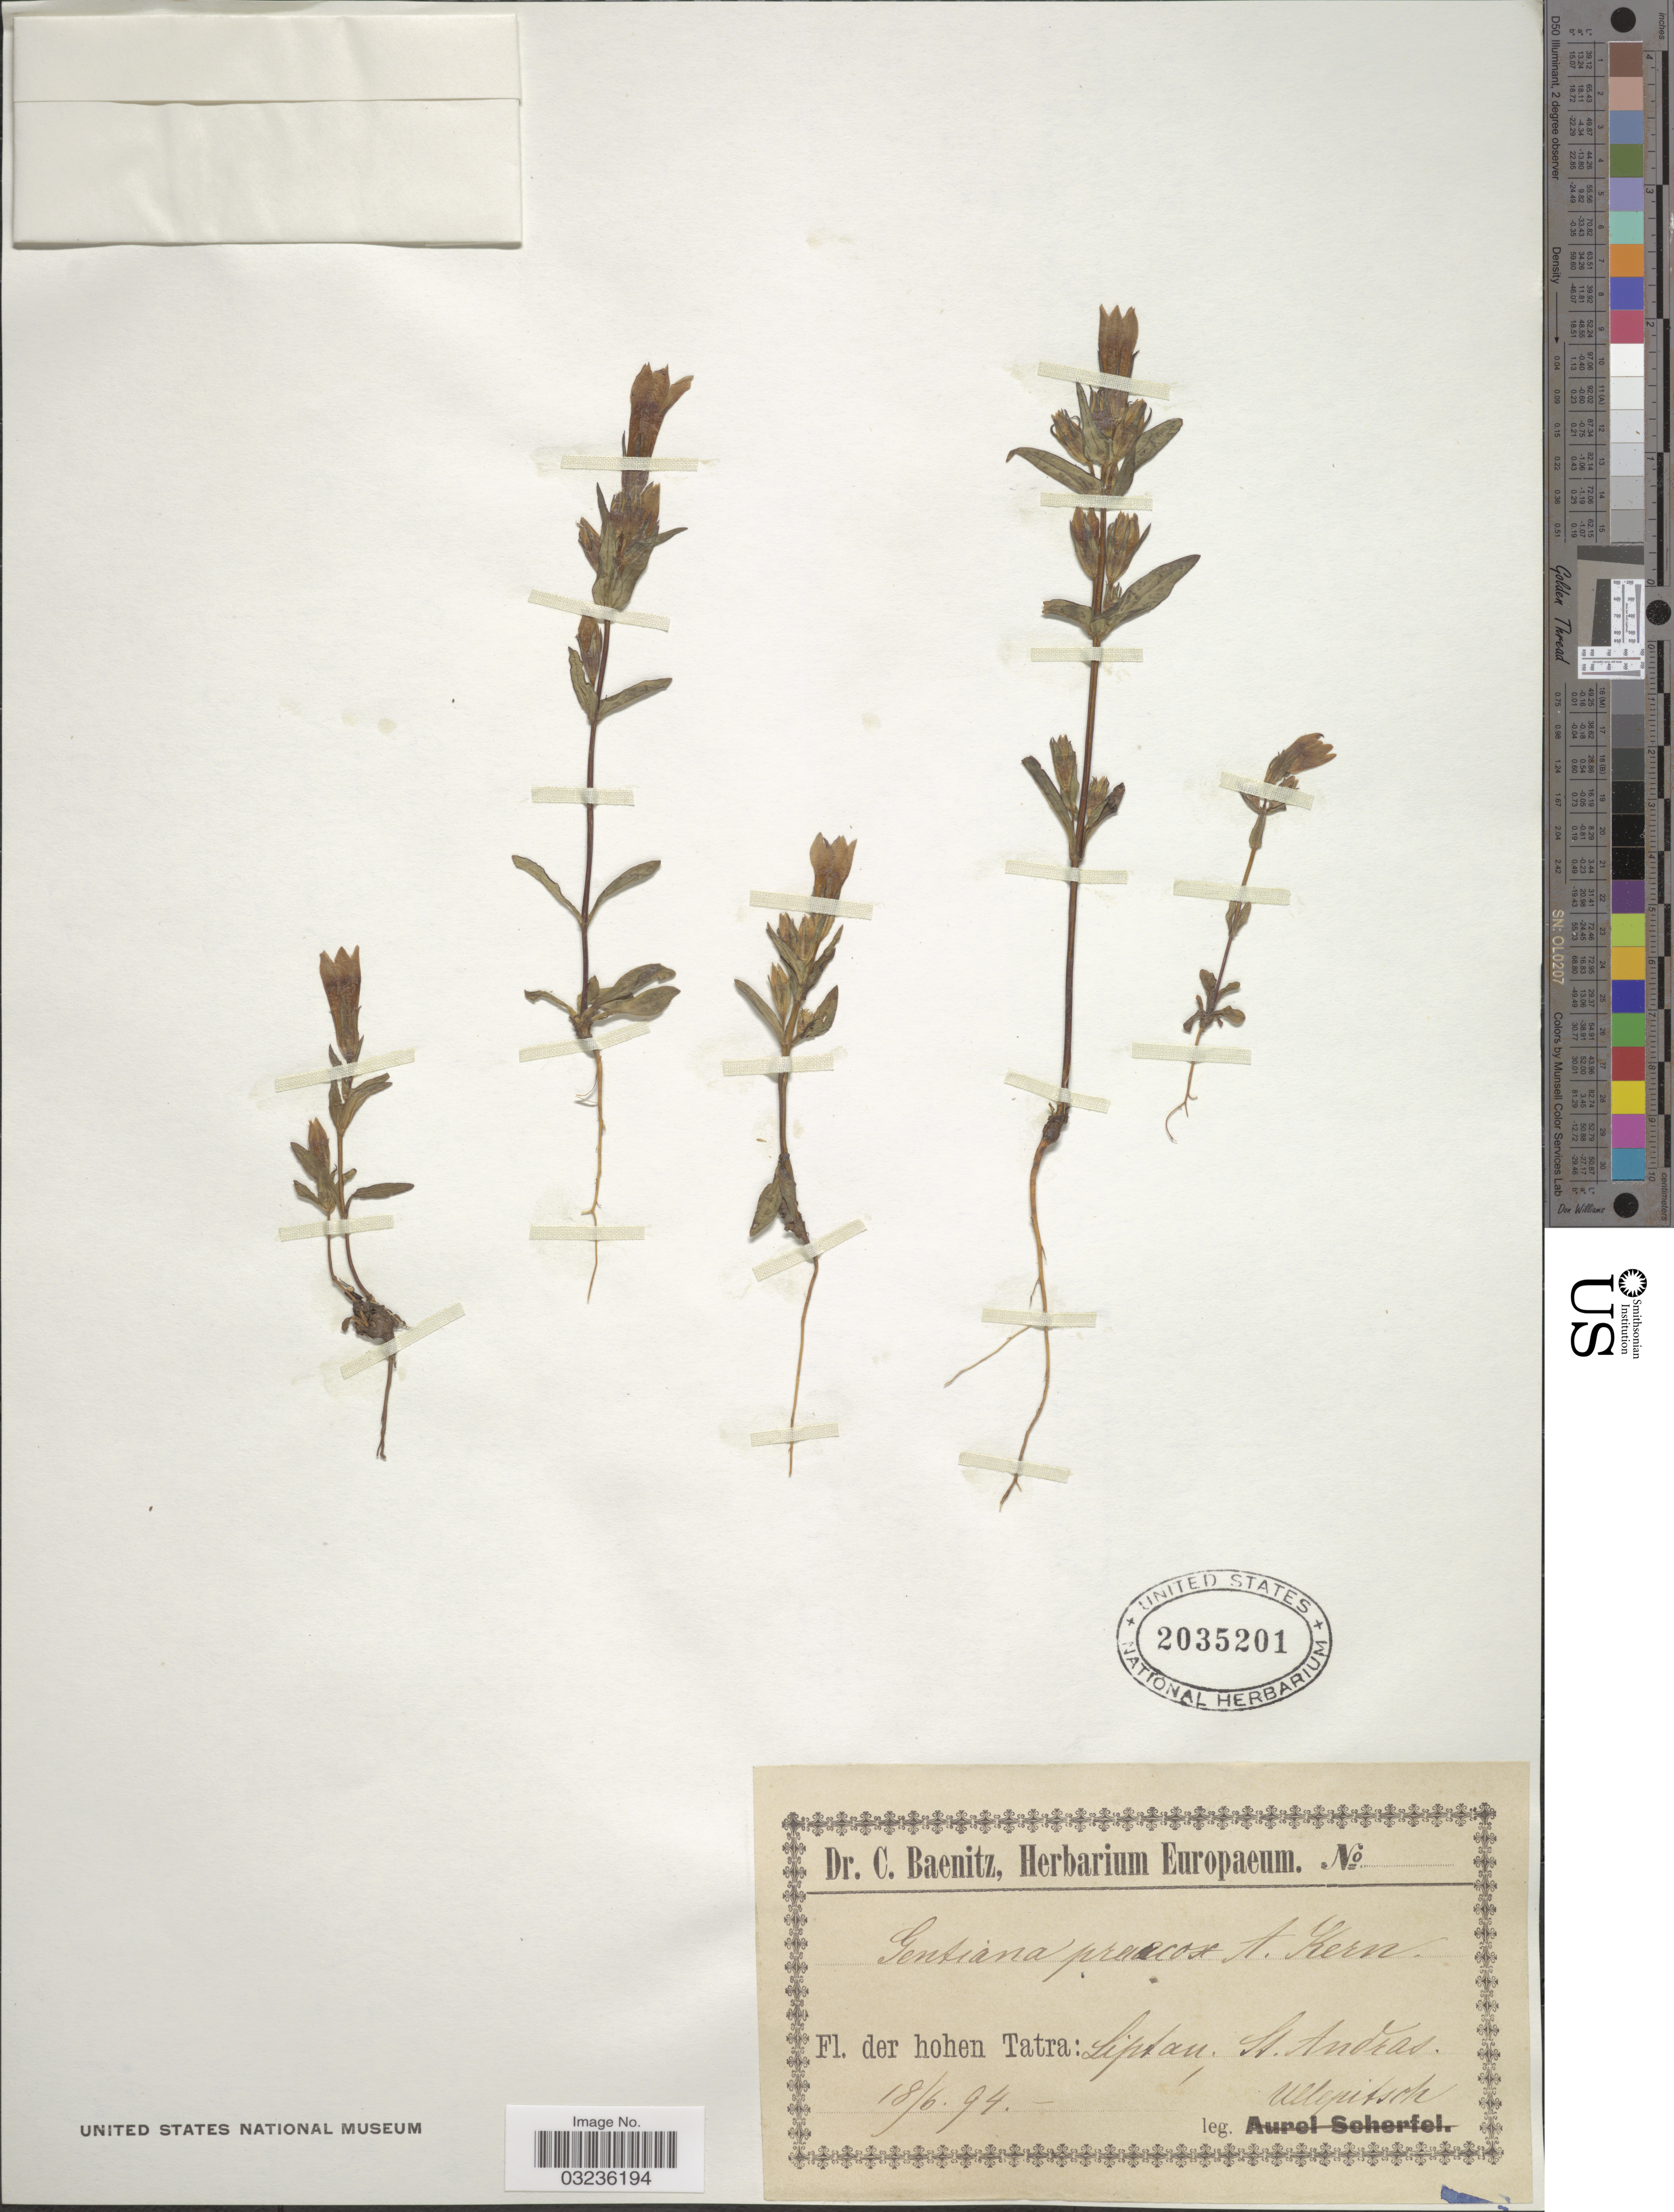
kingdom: Plantae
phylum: Tracheophyta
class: Magnoliopsida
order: Gentianales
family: Gentianaceae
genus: Gentiana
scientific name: Gentiana praecox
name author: A. Kern. & Jos. Kern.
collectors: Ullepitsch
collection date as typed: Transcribed d/m/y: 18/6/94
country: Slovakia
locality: Fl. der hohen Tatra: Liptau, St. Andras.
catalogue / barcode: US 2035201